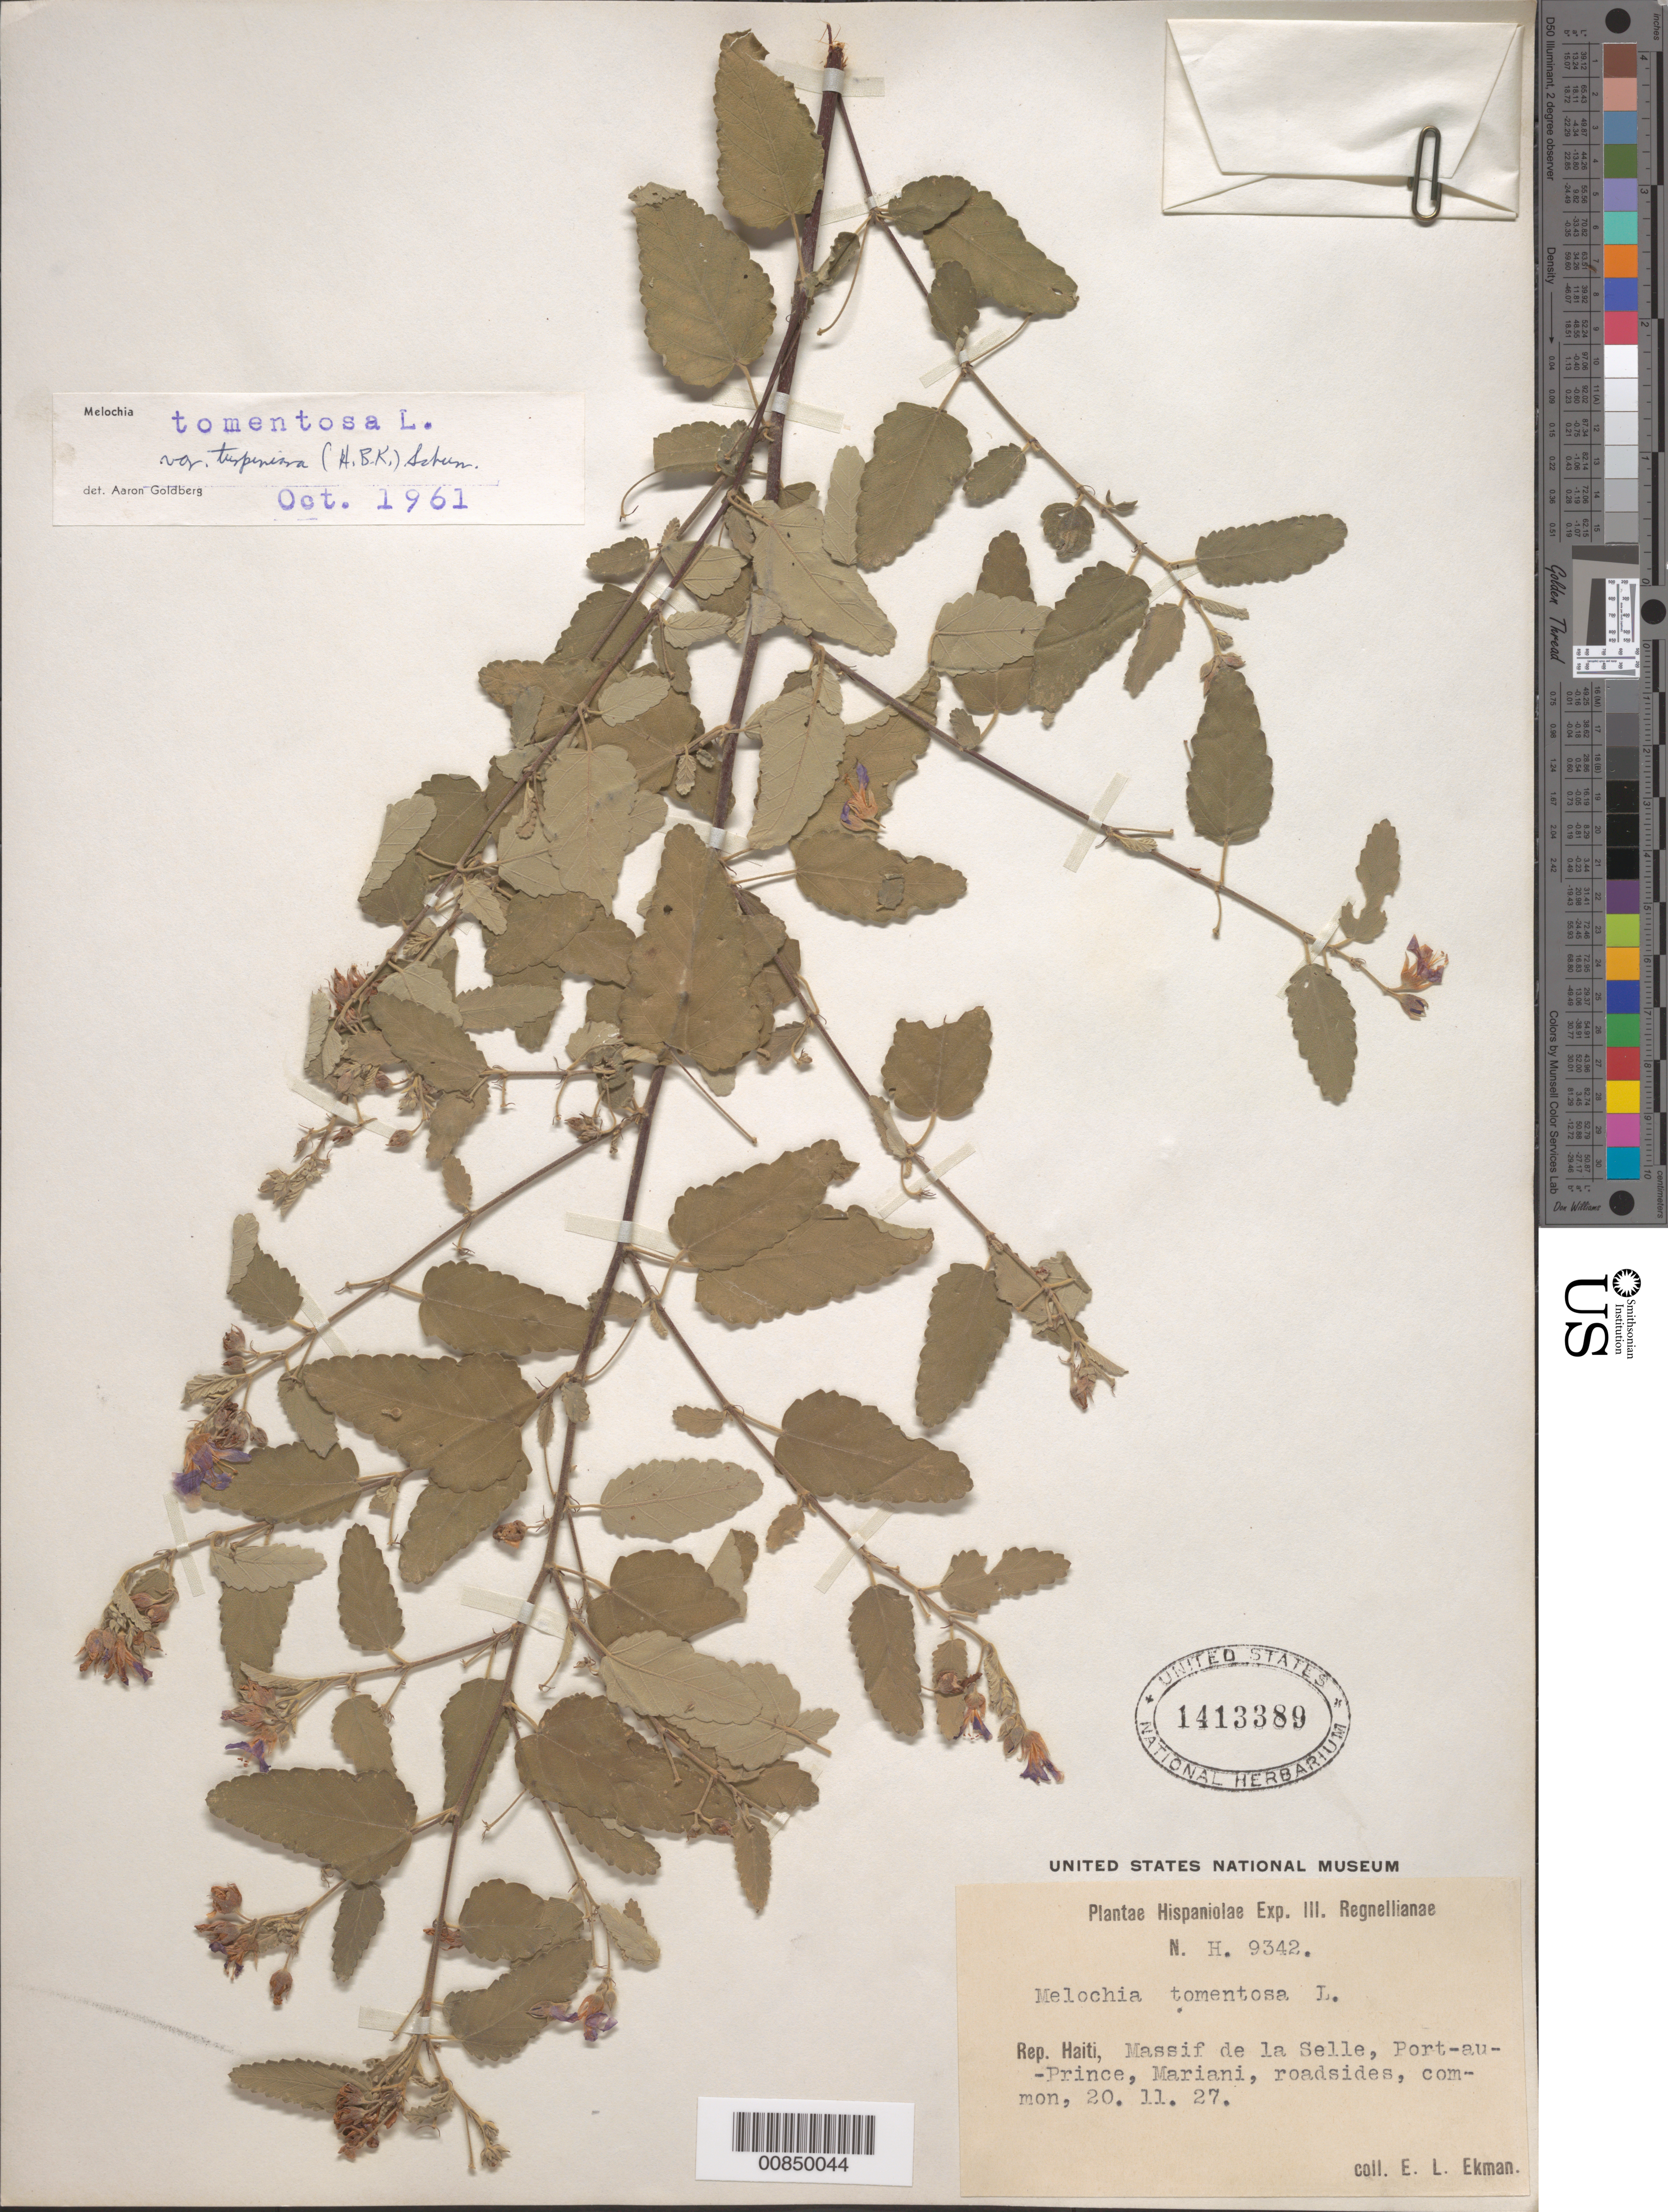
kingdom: Plantae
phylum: Tracheophyta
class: Magnoliopsida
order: Malvales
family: Malvaceae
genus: Melochia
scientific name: Melochia tomentosa var. turpiniana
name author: (Kunth) K. Schum.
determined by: Goldberg, Aaron, (US), NMNH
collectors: E. L. Ekman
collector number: H 9342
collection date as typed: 20 Nov 1927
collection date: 1927-11-20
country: Haiti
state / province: Ouest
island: Hispaniola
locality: Massif de la Selle, Port-au-Prince, Mariani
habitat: Roadsides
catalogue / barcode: US 1413389